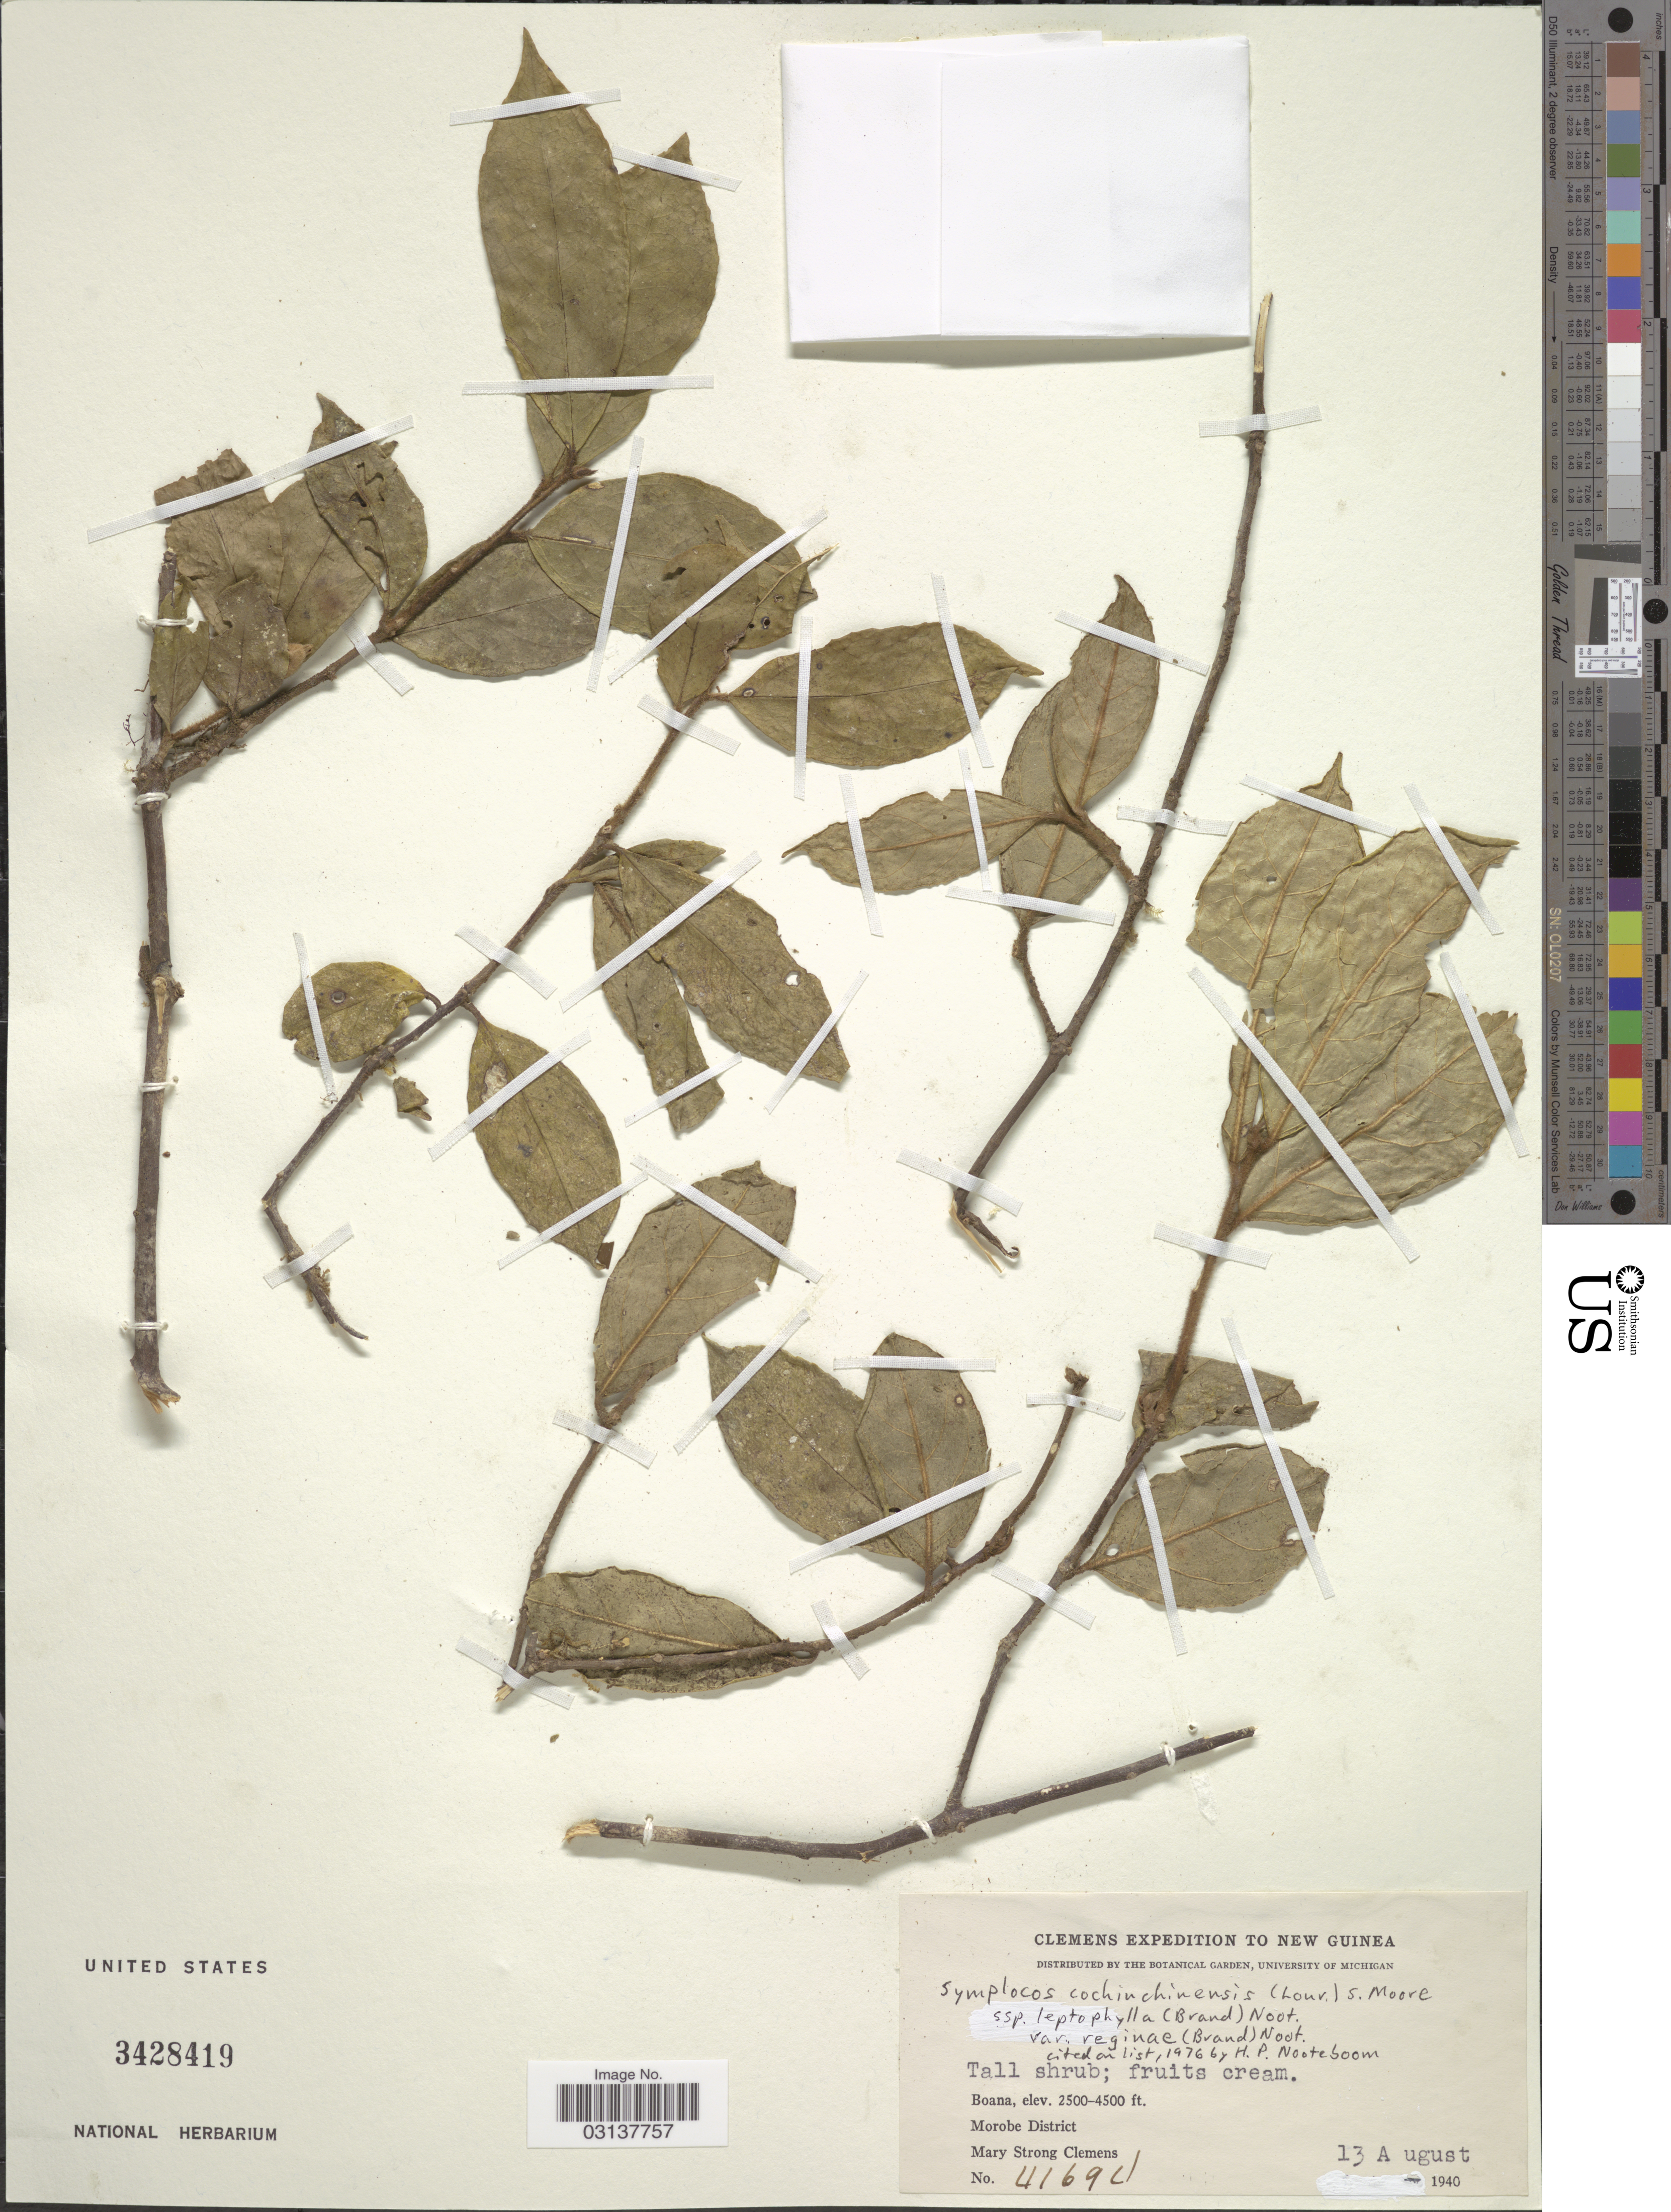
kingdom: Plantae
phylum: Tracheophyta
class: Magnoliopsida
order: Ericales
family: Symplocaceae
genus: Symplocos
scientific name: Symplocos cochinchinensis var. reginae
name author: (Brand) Noot.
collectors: M. S. Clemens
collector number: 41694*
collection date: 1940-08-13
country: Papua New Guinea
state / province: Morobe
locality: New Guinea, Boana, Morobe District.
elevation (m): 762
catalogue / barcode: US 3428419